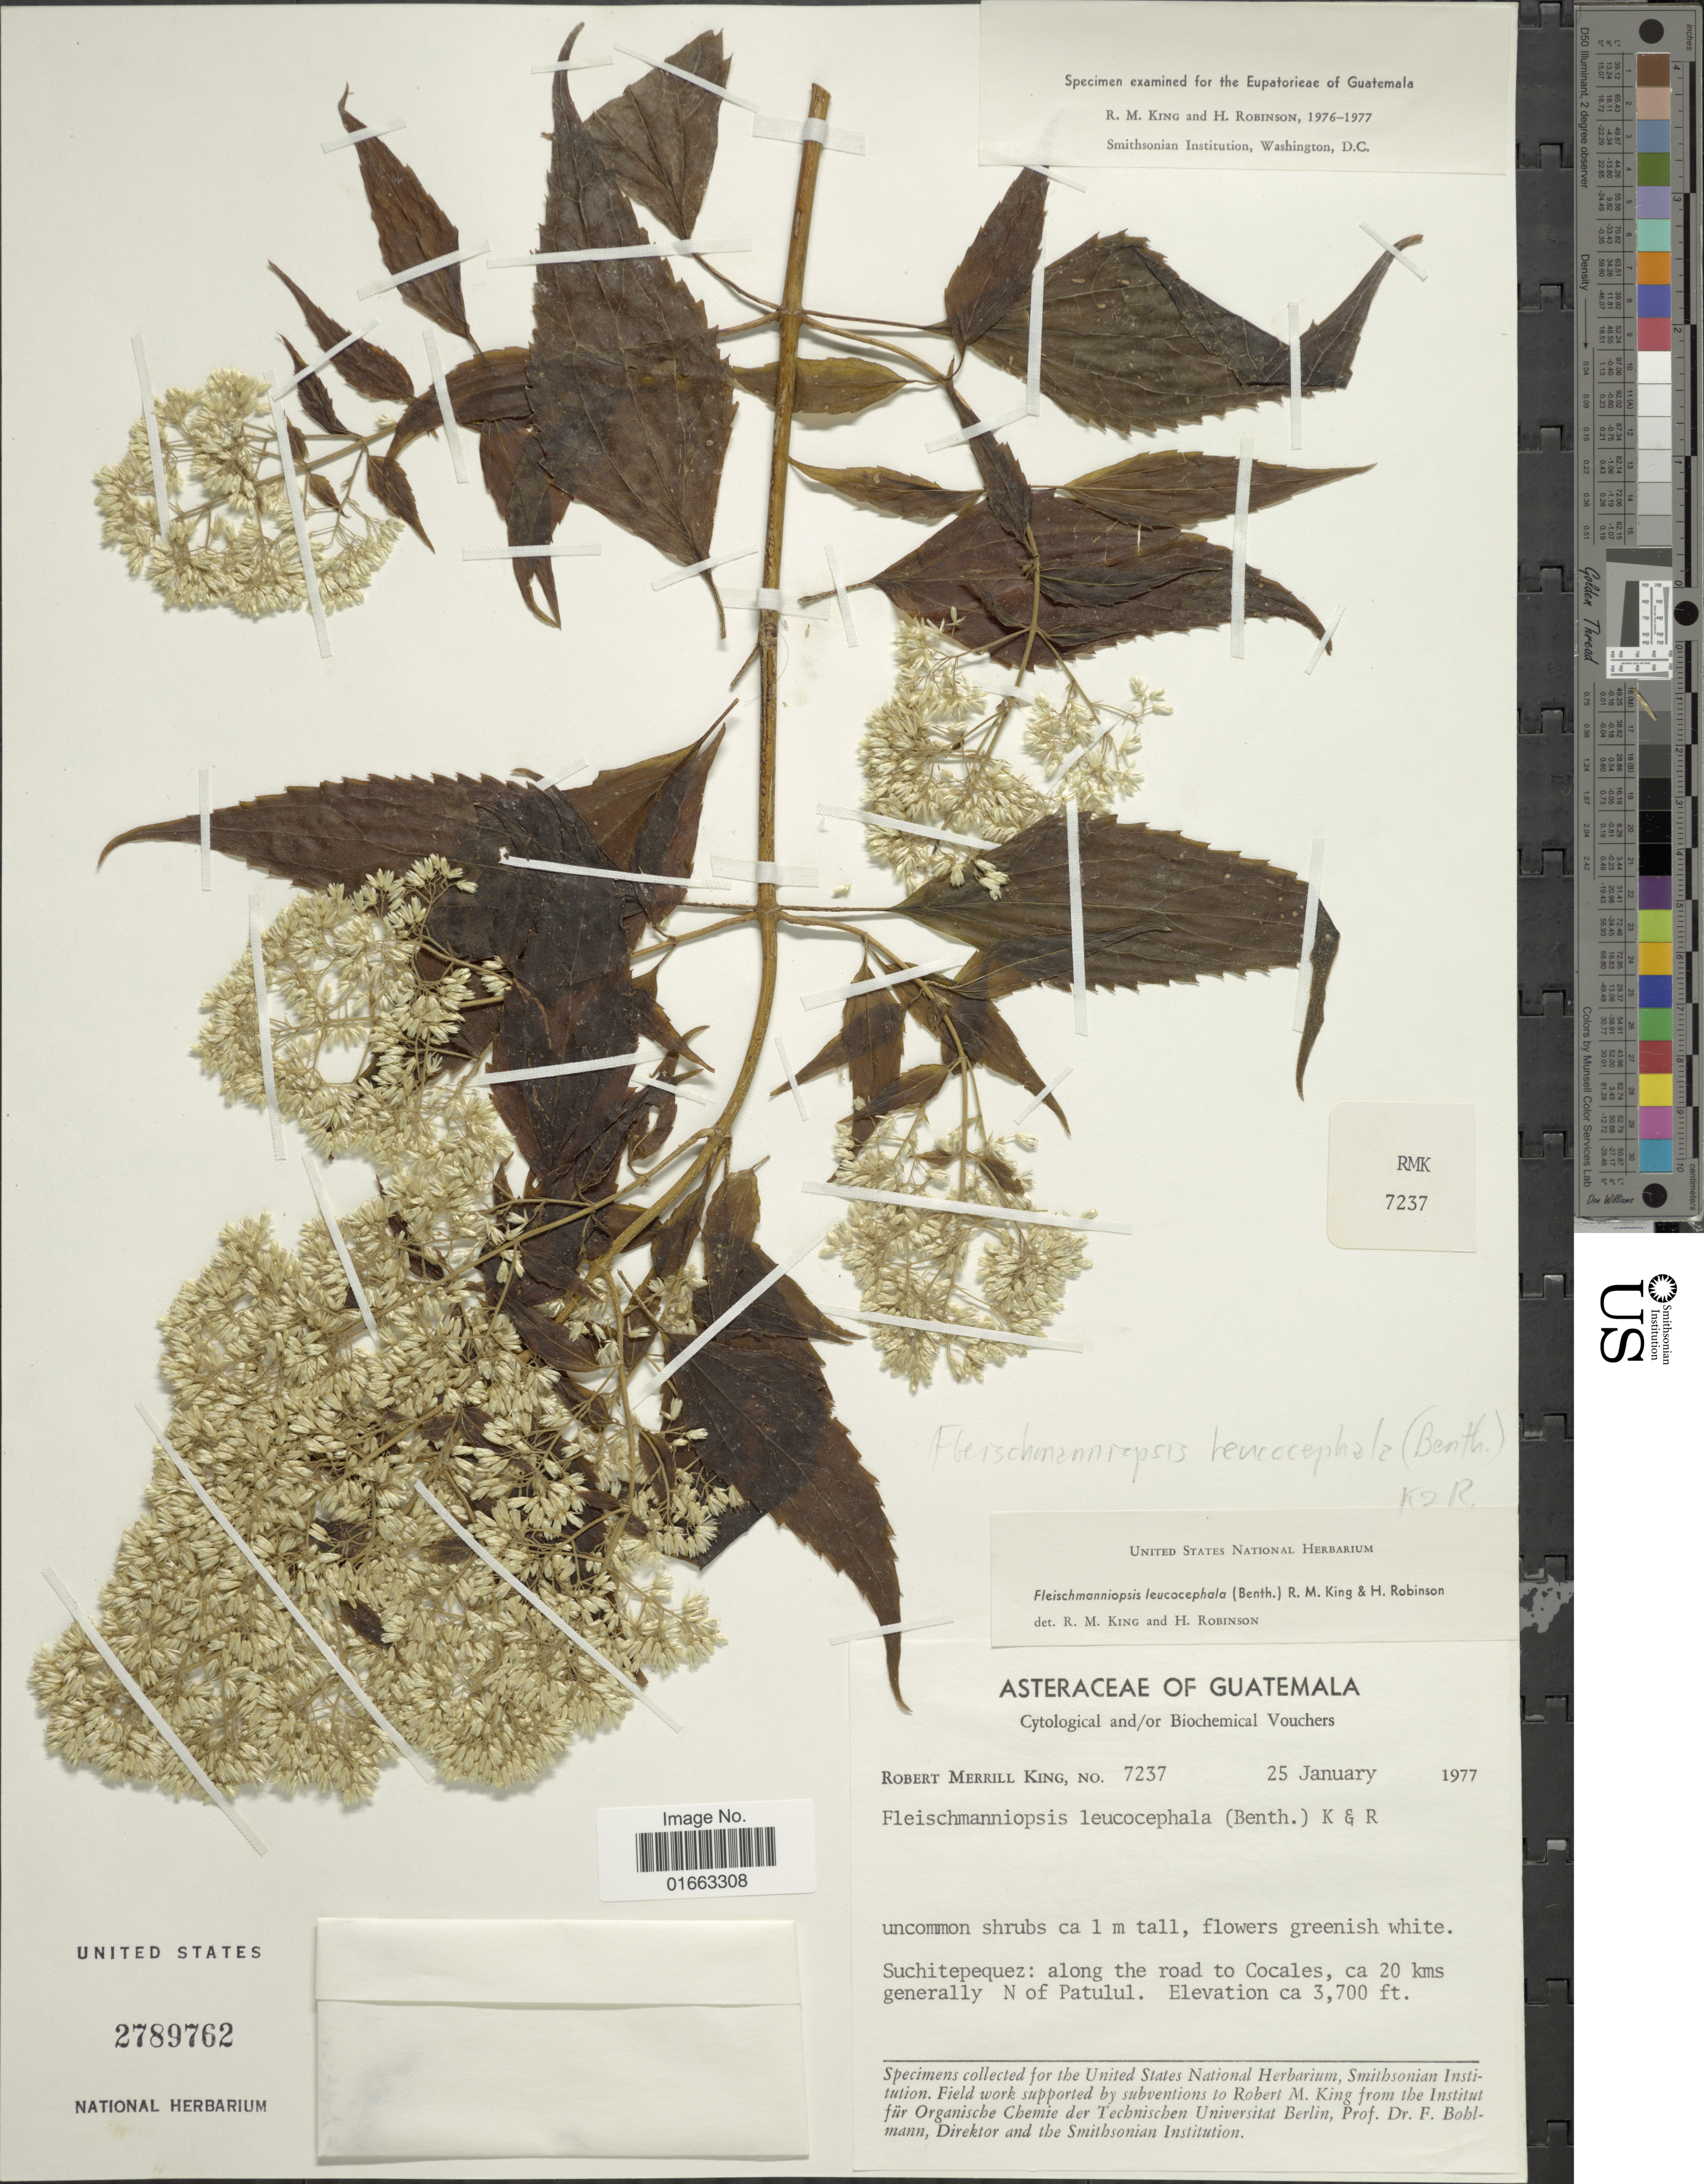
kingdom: Plantae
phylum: Tracheophyta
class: Magnoliopsida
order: Asterales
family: Asteraceae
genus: Fleischmanniopsis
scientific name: Fleischmanniopsis leucocephala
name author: (Benth.) R.M. King & H. Rob.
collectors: R. M. King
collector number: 7237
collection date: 1977-01-25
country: Guatemala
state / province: Suchitepéquez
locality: Along the road to Cocales, ca 20 kms generally N of Patulul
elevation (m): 1128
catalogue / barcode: US 2789762